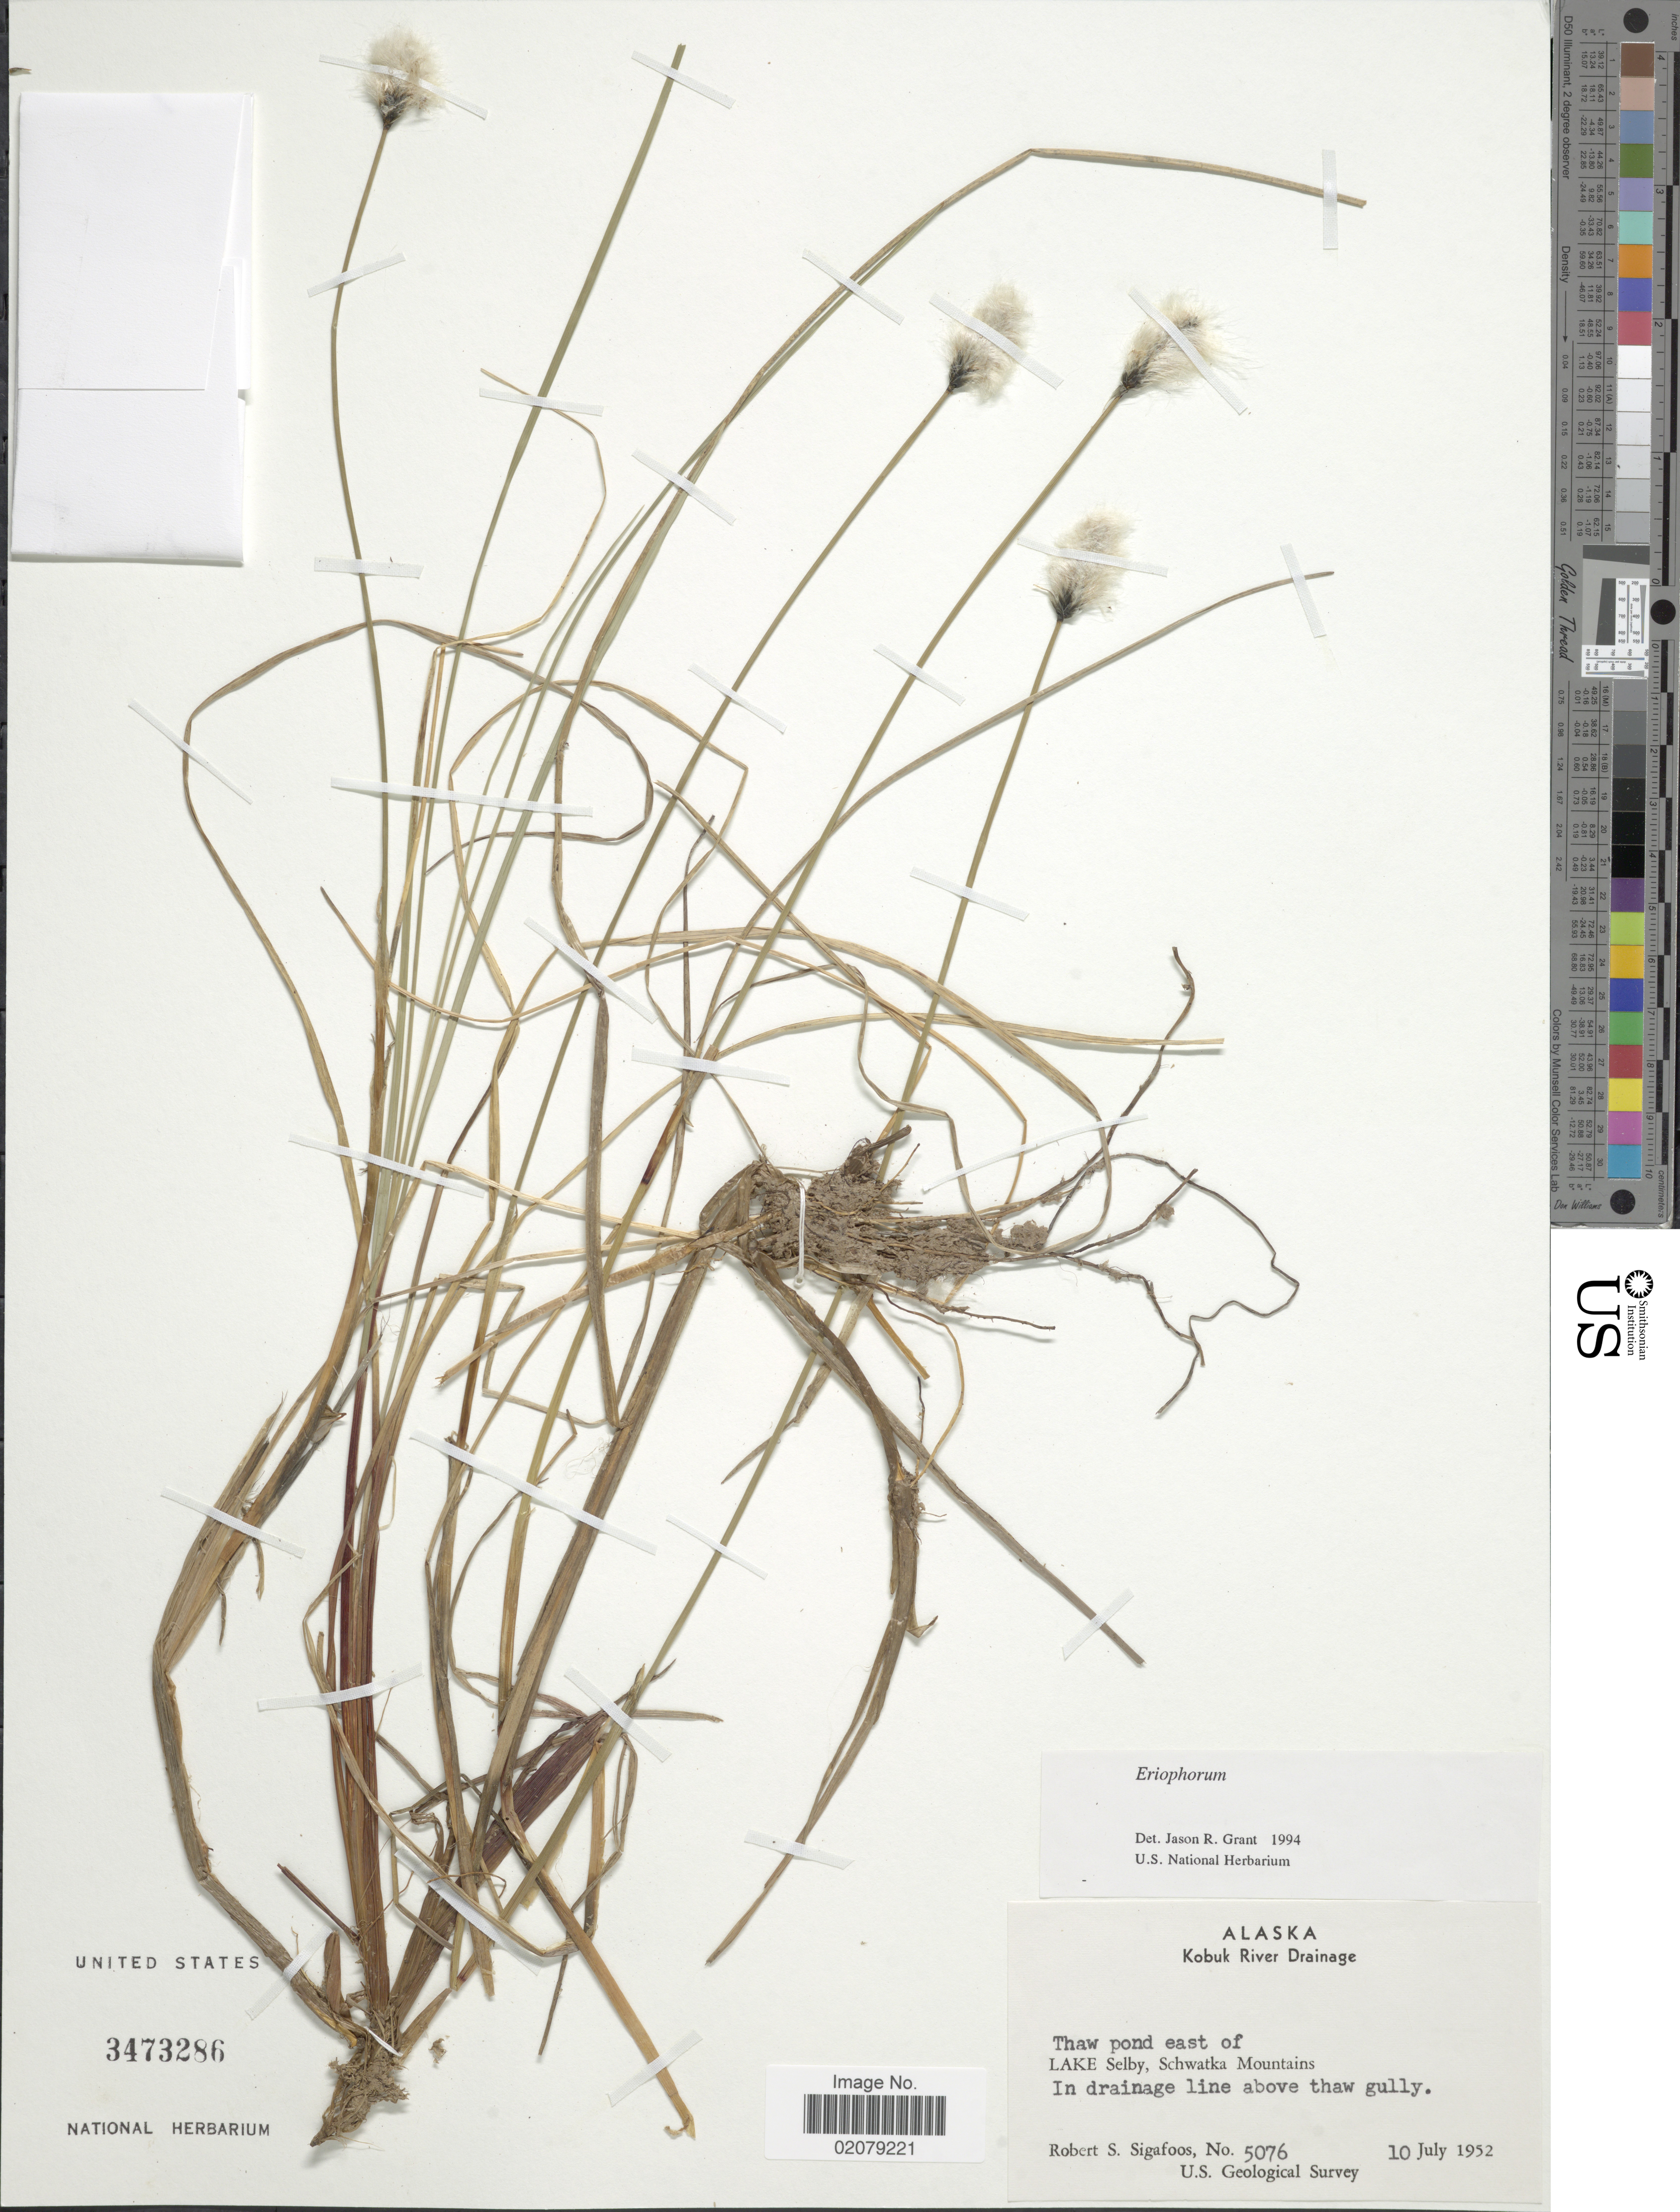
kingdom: Plantae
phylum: Tracheophyta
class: Liliopsida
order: Poales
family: Cyperaceae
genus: Eriophorum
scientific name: Eriophorum sp.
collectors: R. Sigafoos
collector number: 5076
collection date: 1952-07-10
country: United States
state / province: Alaska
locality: Kobuk River Drainage, Lake Shelby, Schwatka Mountains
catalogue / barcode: US 3473286